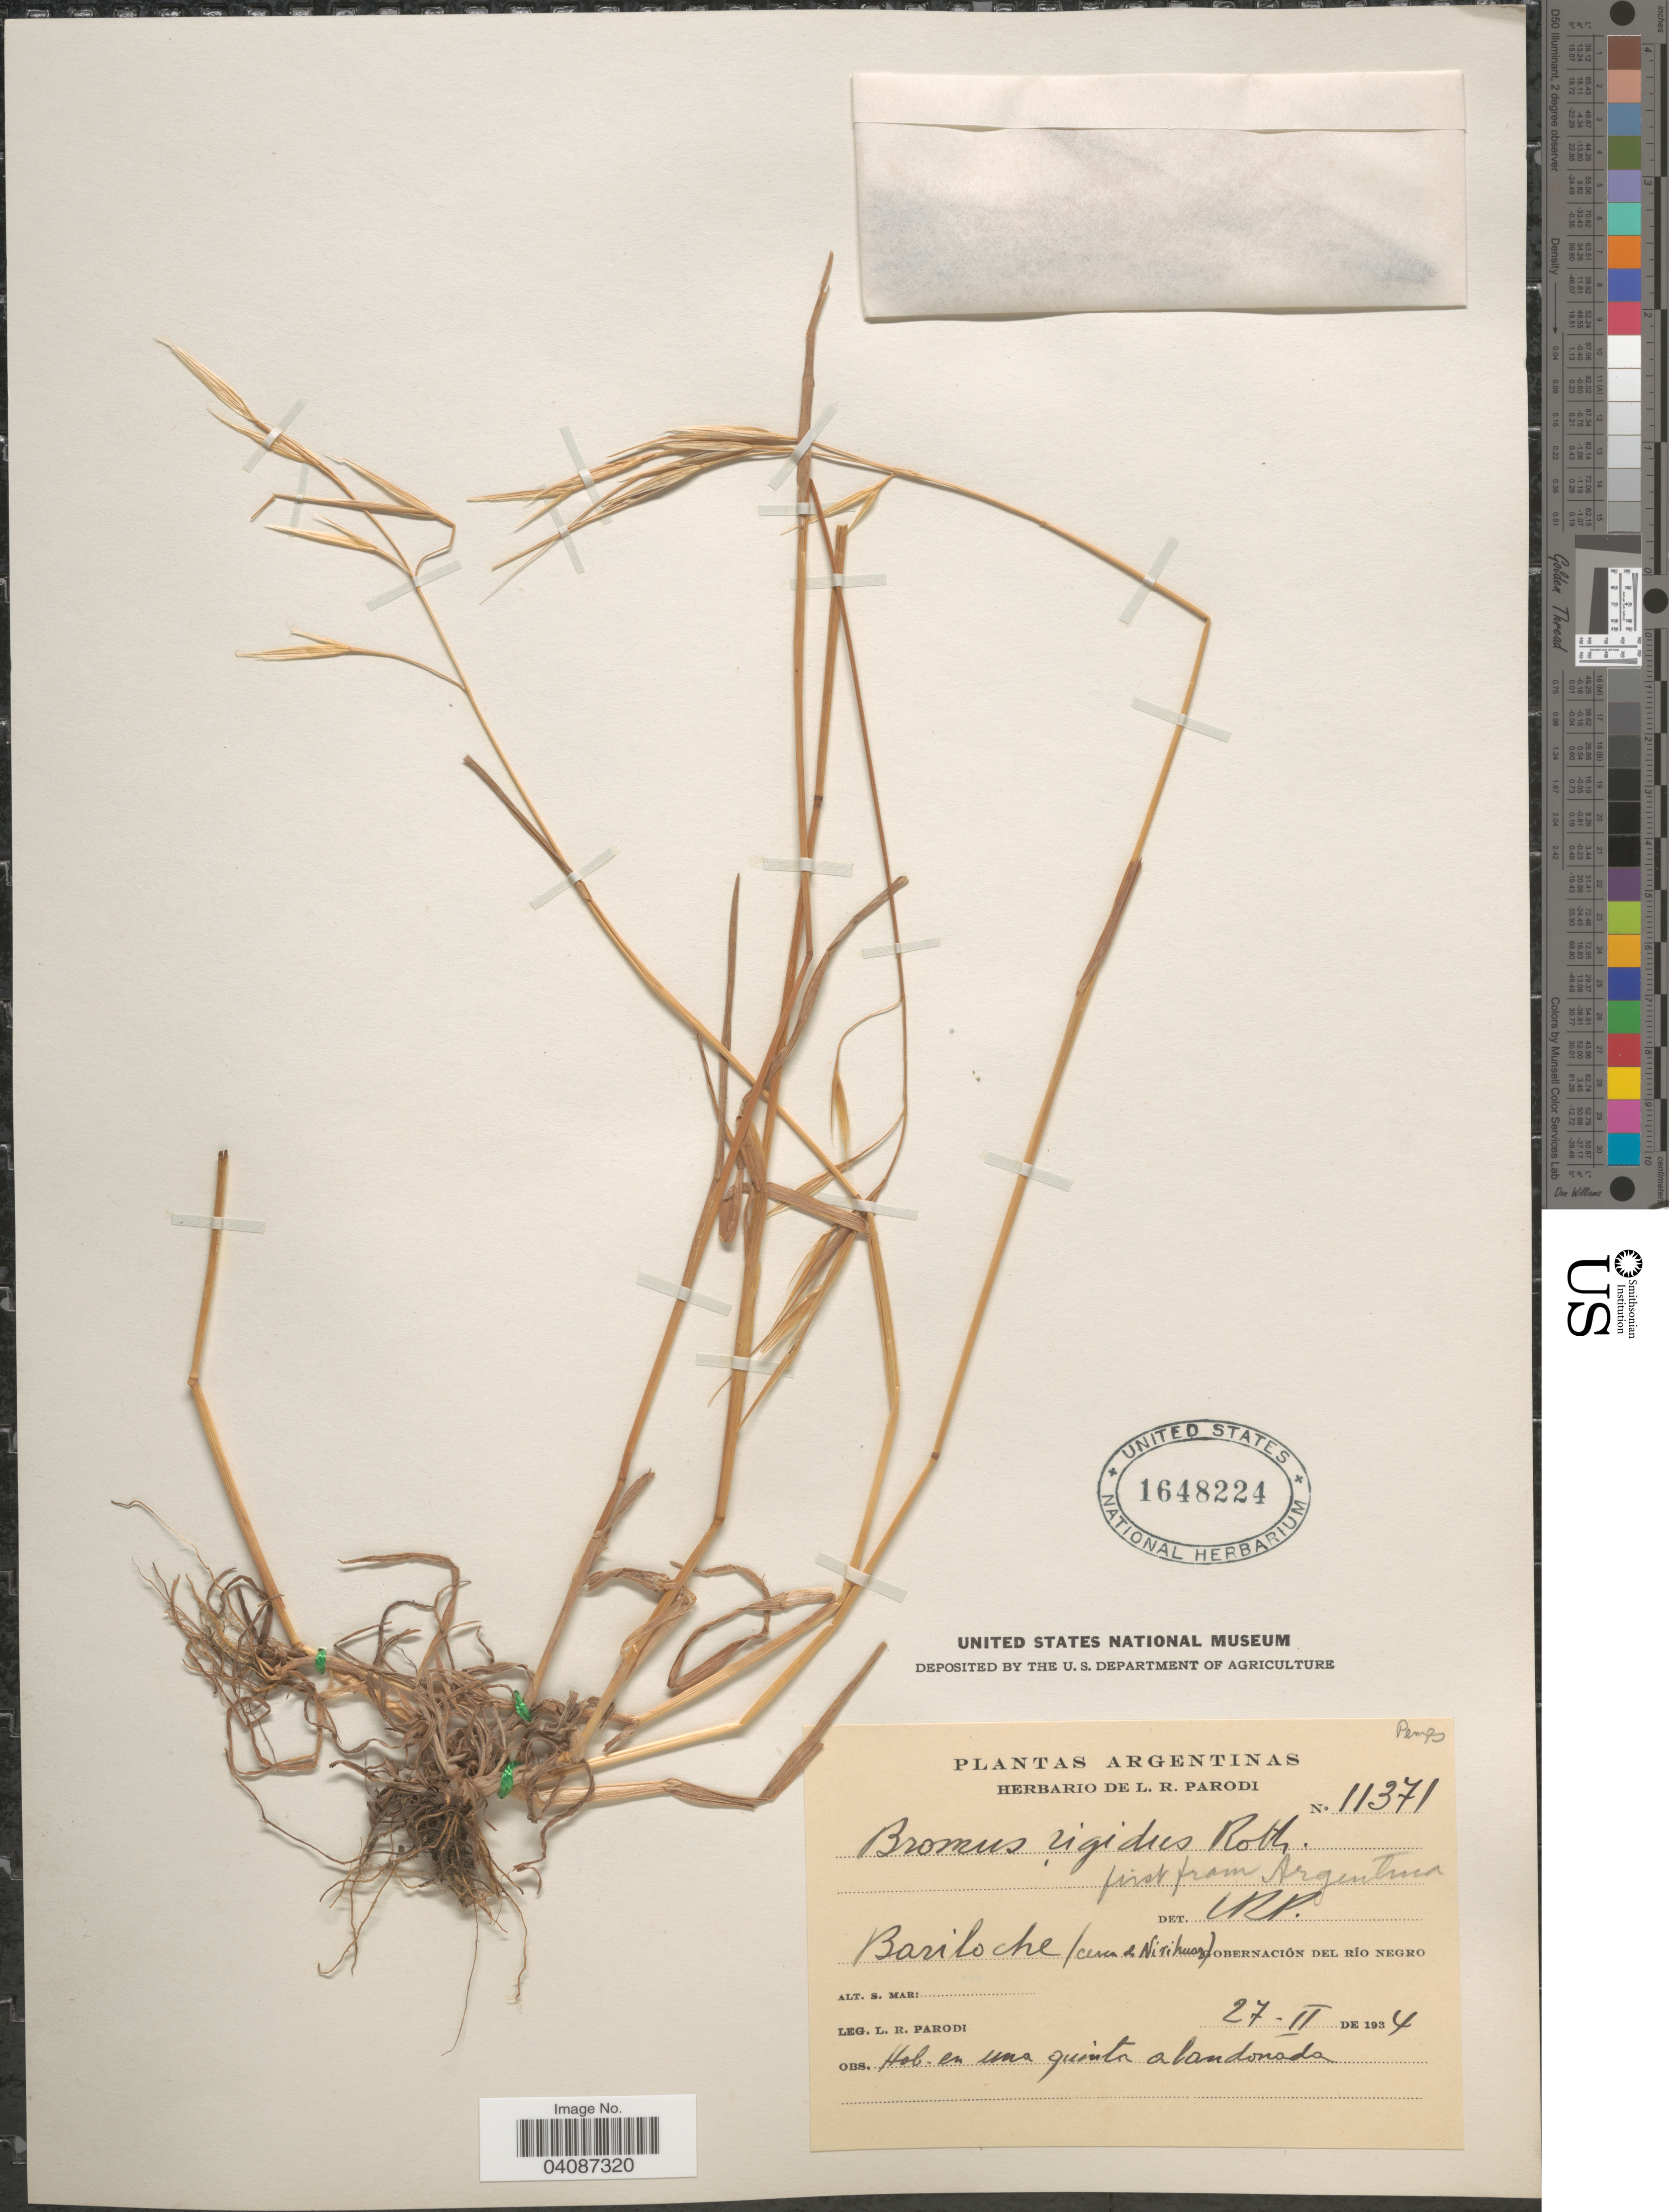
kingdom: Plantae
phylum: Tracheophyta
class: Liliopsida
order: Poales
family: Poaceae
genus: Bromus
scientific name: Bromus rigidus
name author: Roth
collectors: L. R. Parodi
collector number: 11371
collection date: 1934-02-27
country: Argentina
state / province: Rio Negro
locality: Bariloche (cerca de Nitihuas). Gobernación del Río Negro.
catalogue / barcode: US 1648224